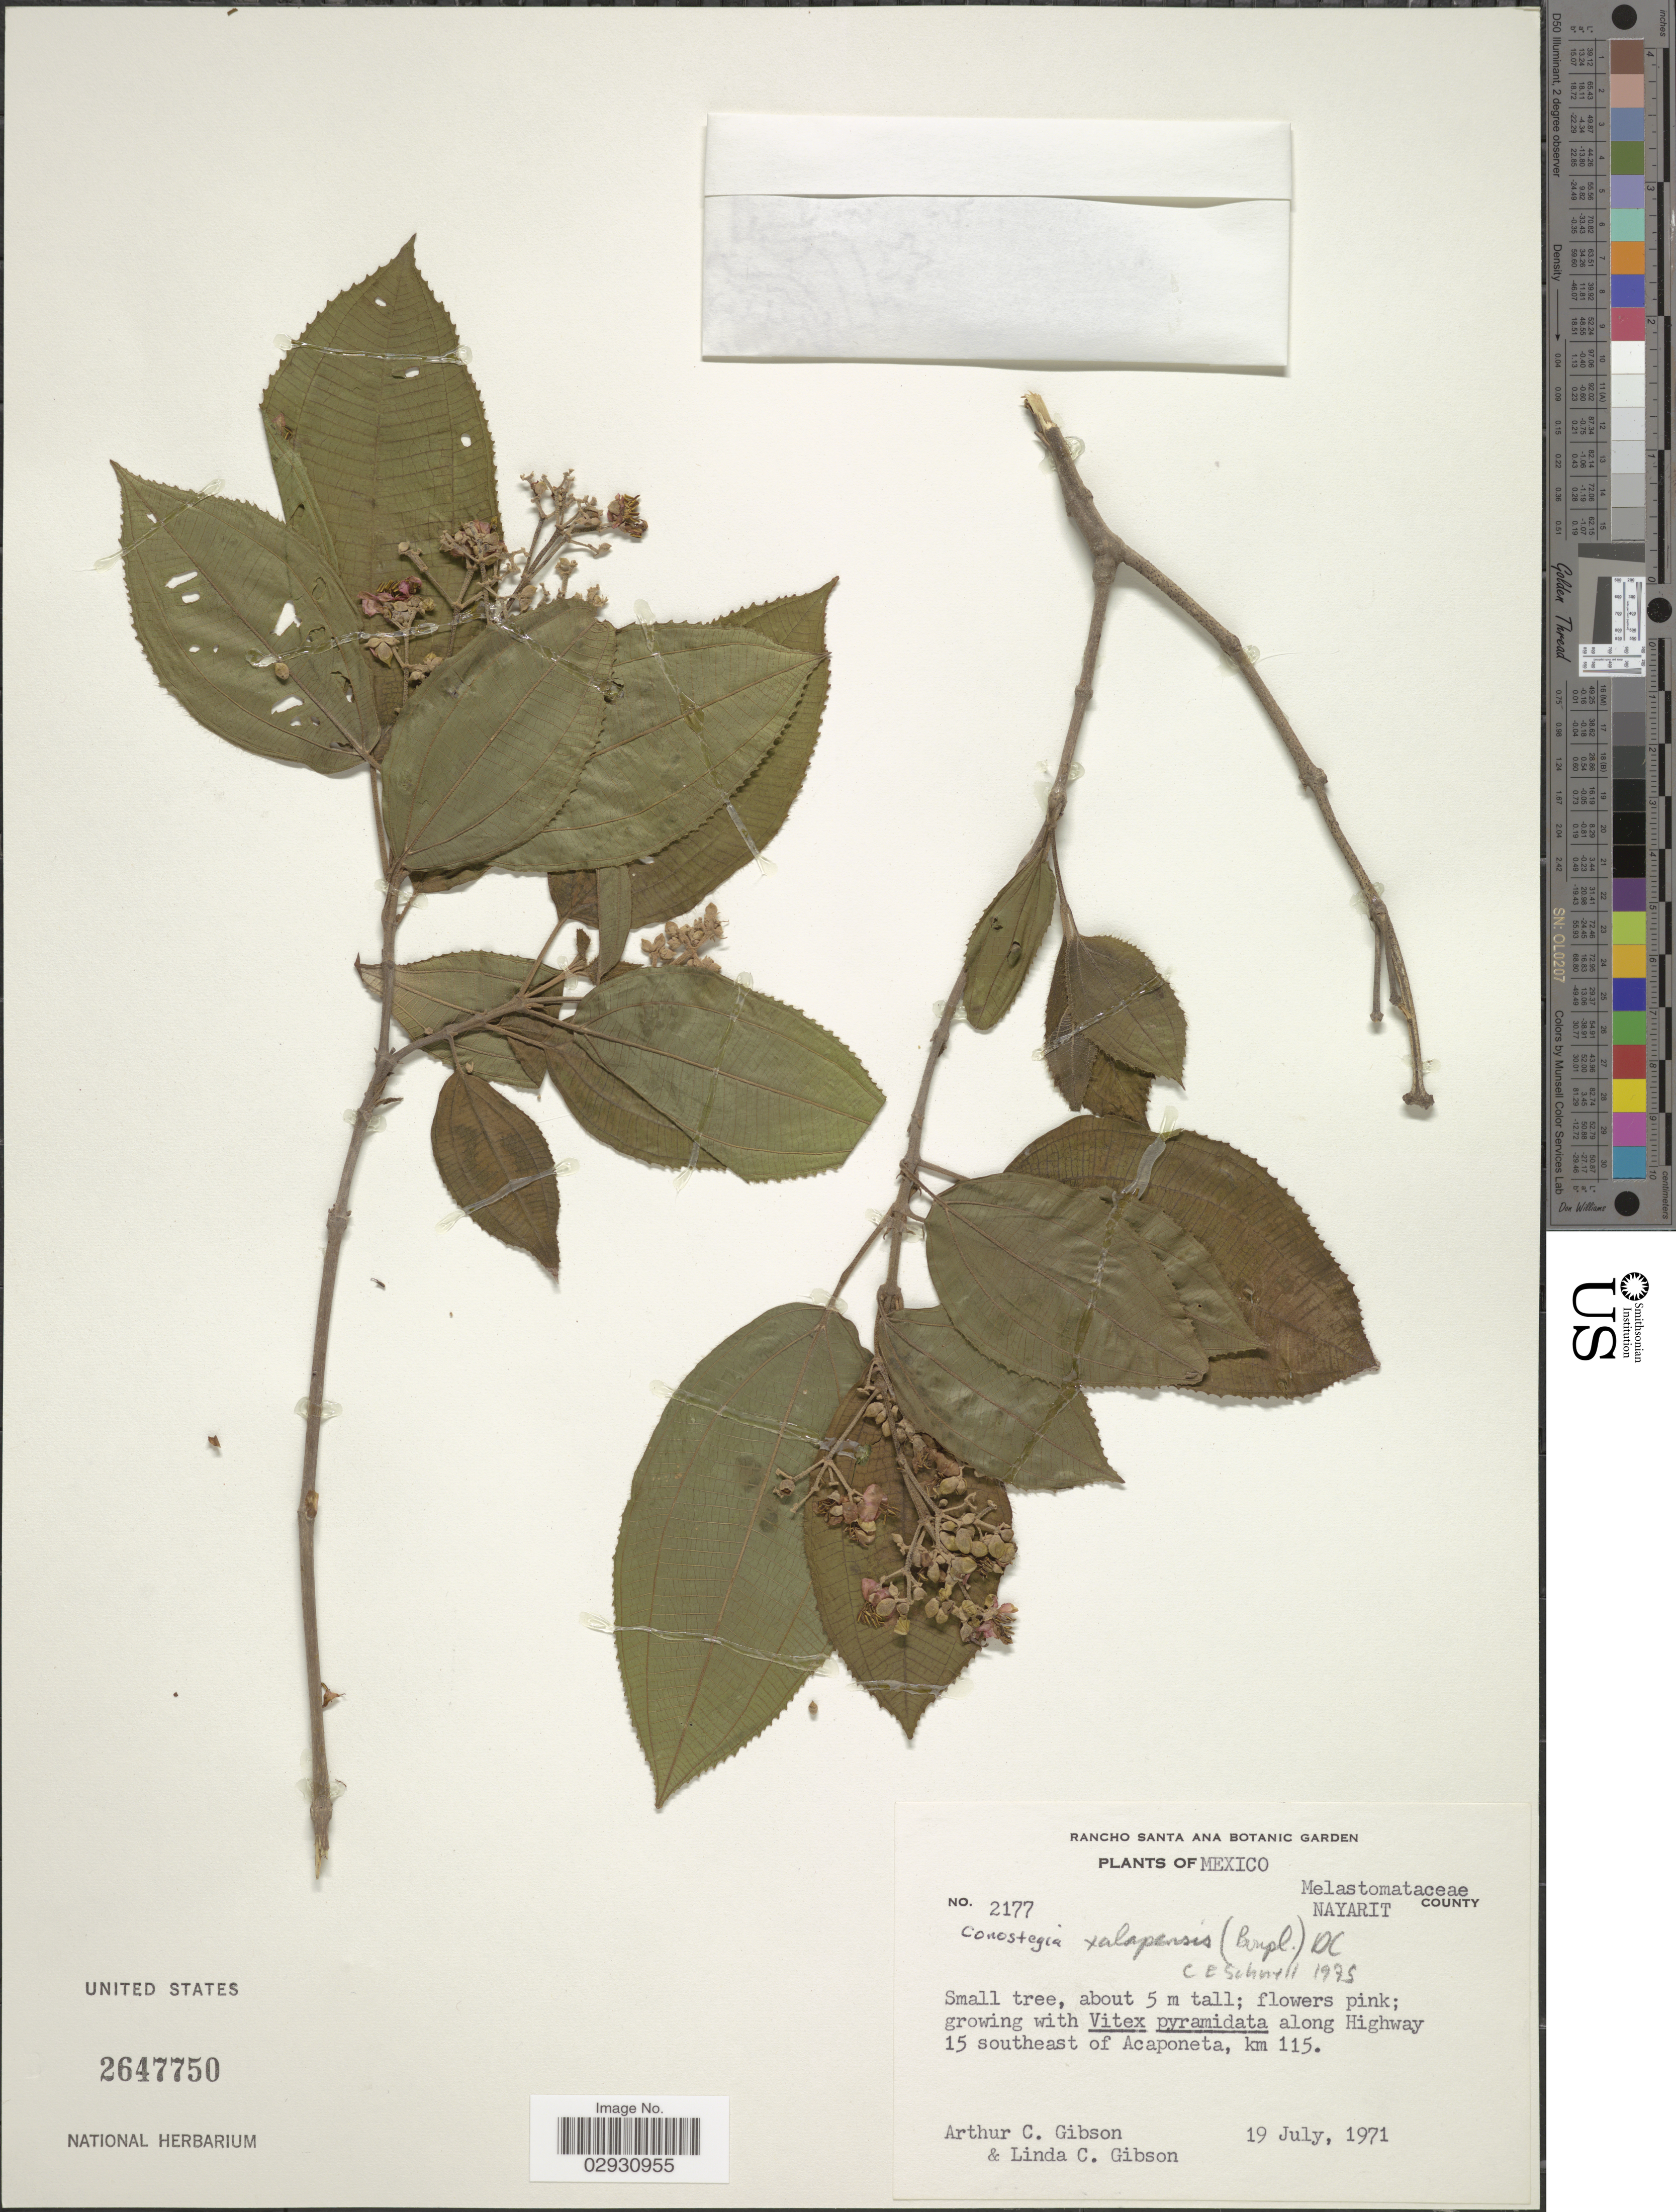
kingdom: Plantae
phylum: Tracheophyta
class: Magnoliopsida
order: Myrtales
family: Melastomataceae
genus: Conostegia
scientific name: Conostegia quadrangularis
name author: Schltdl. ex Steud.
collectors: A. Gibson & L. Gibson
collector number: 2177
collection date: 1971-07-19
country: Mexico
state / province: Nayarit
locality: Nayarit County, along Highway 15 southeast of Acaponeta, km 115.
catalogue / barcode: US 2647750